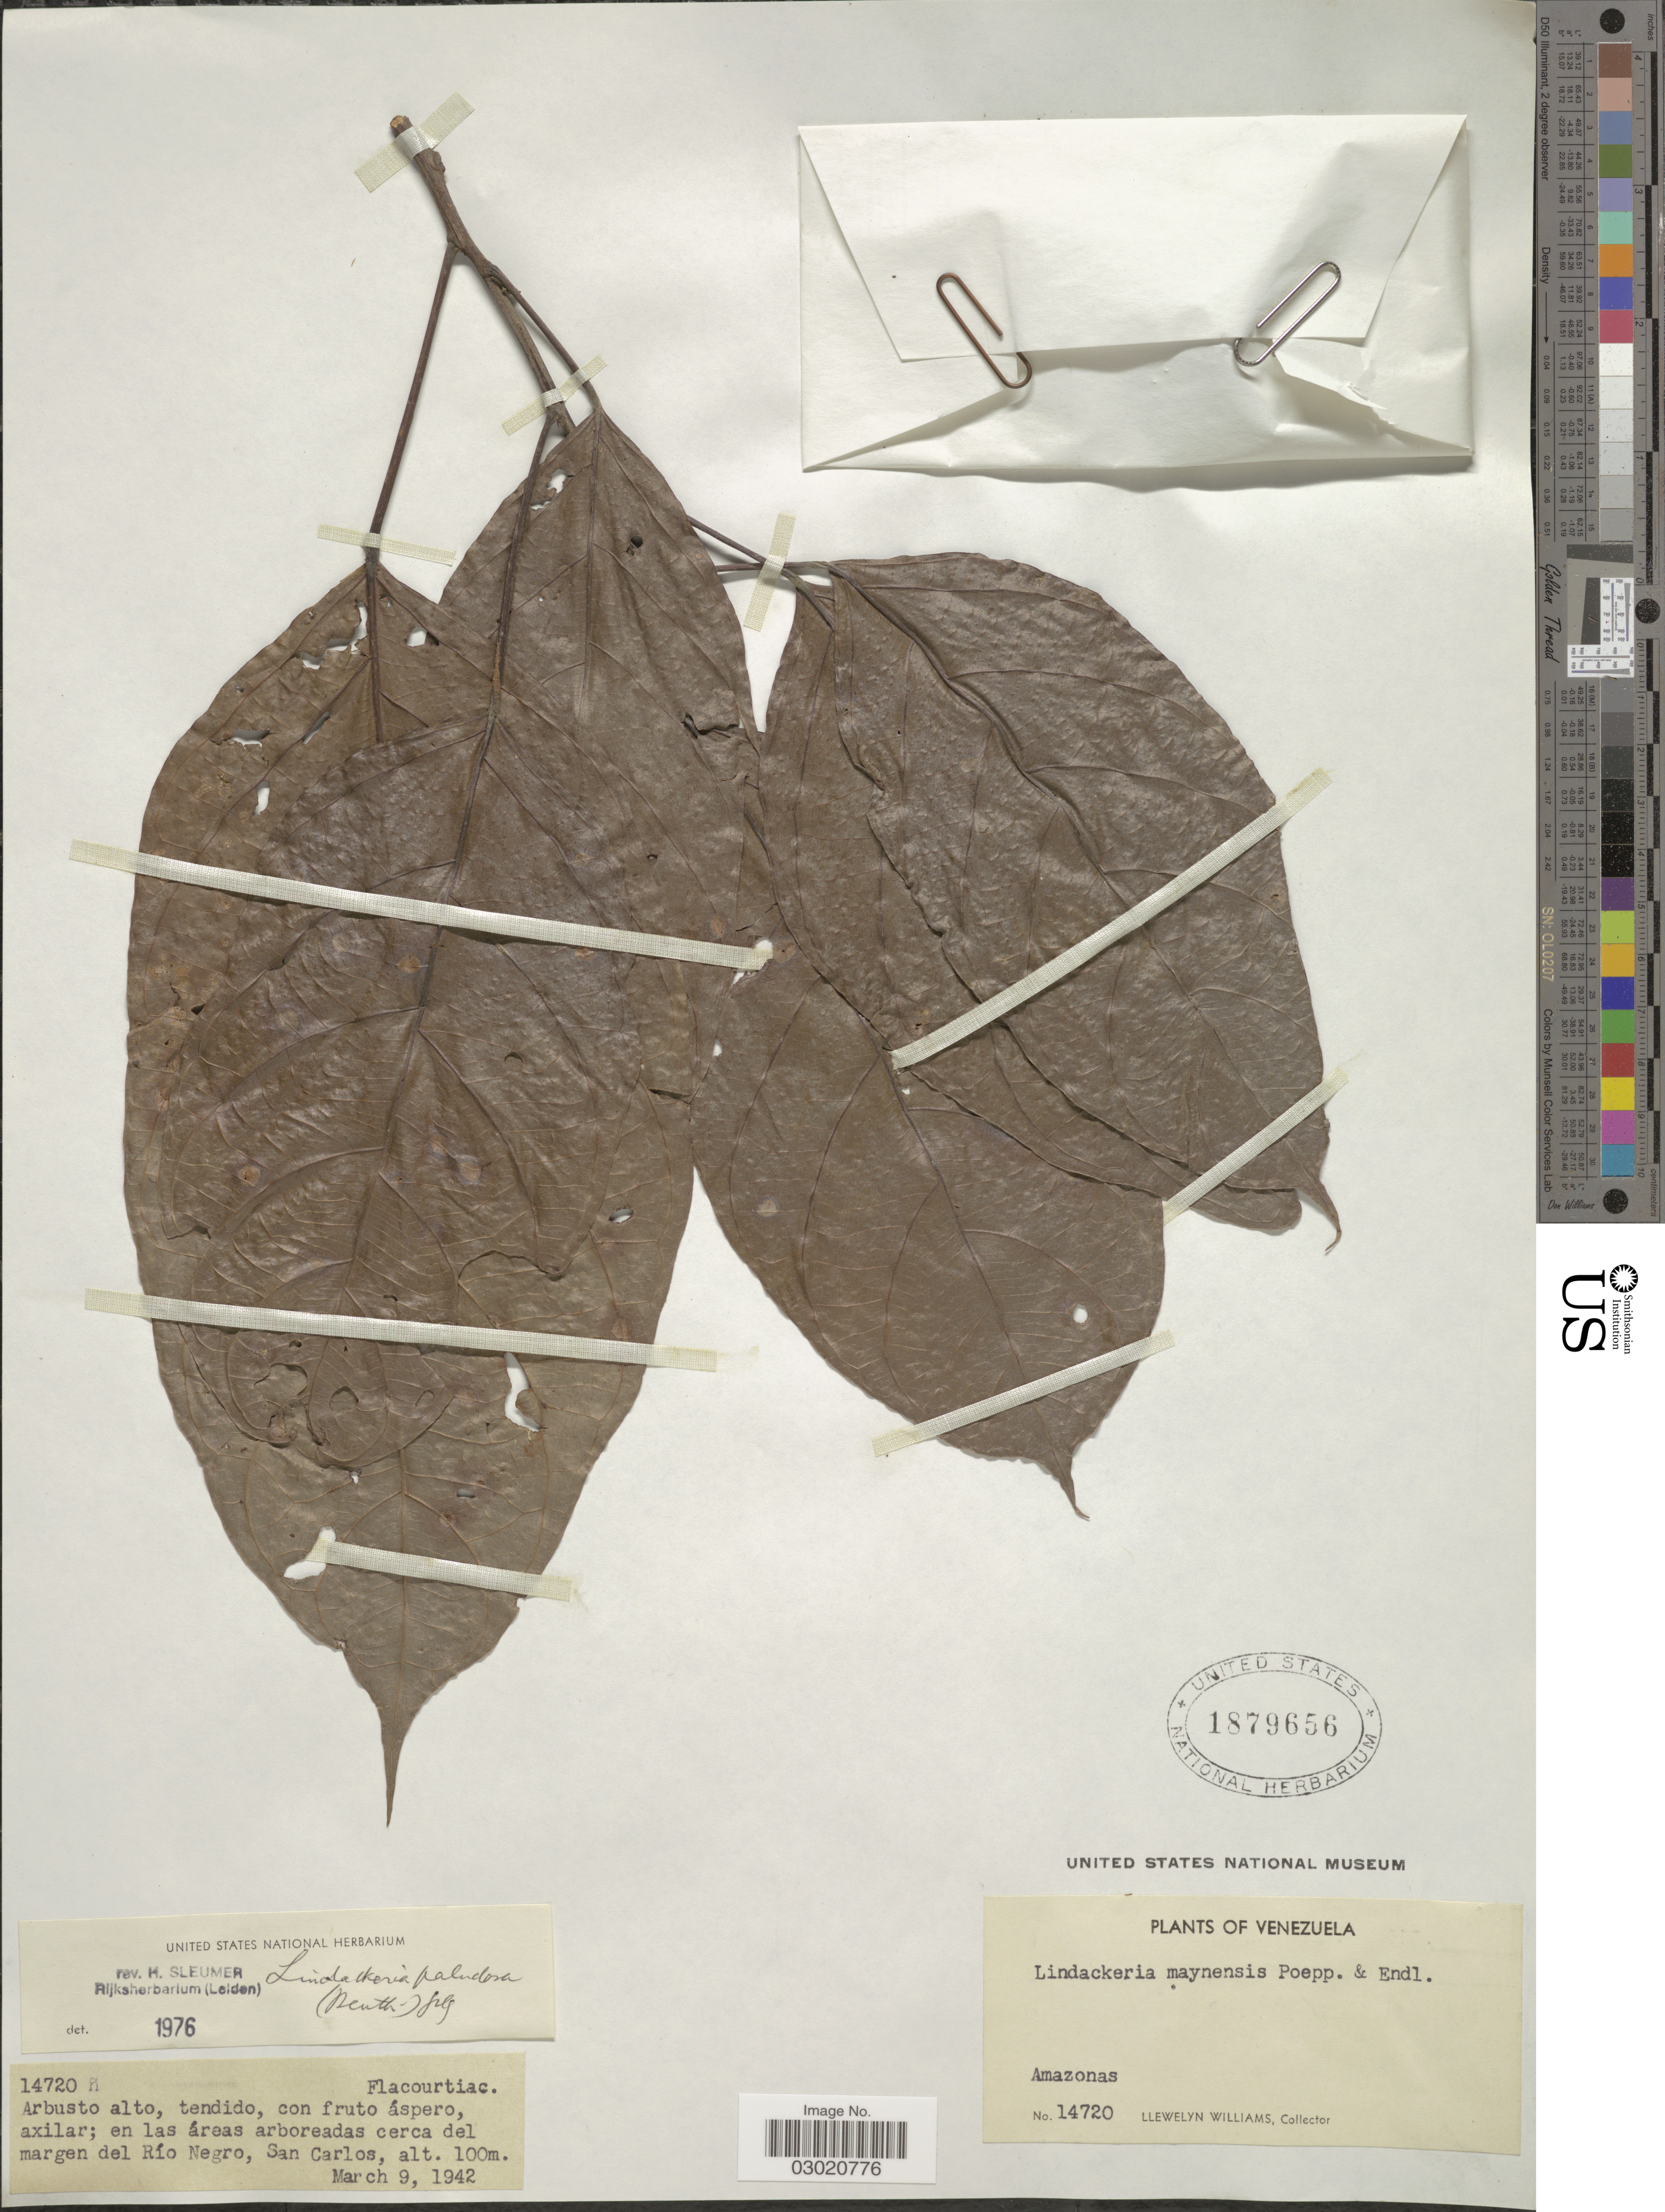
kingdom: Plantae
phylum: Tracheophyta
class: Magnoliopsida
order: Malpighiales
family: Achariaceae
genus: Lindackeria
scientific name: Lindackeria paludosa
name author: (Benth.) Gilg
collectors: Ll. Williams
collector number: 14720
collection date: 1942-03-09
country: Venezuela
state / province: Amazonas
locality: En las áreas arboreadas cerca del margen del Río Negro, San Carlos.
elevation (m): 100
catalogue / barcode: US 1879656